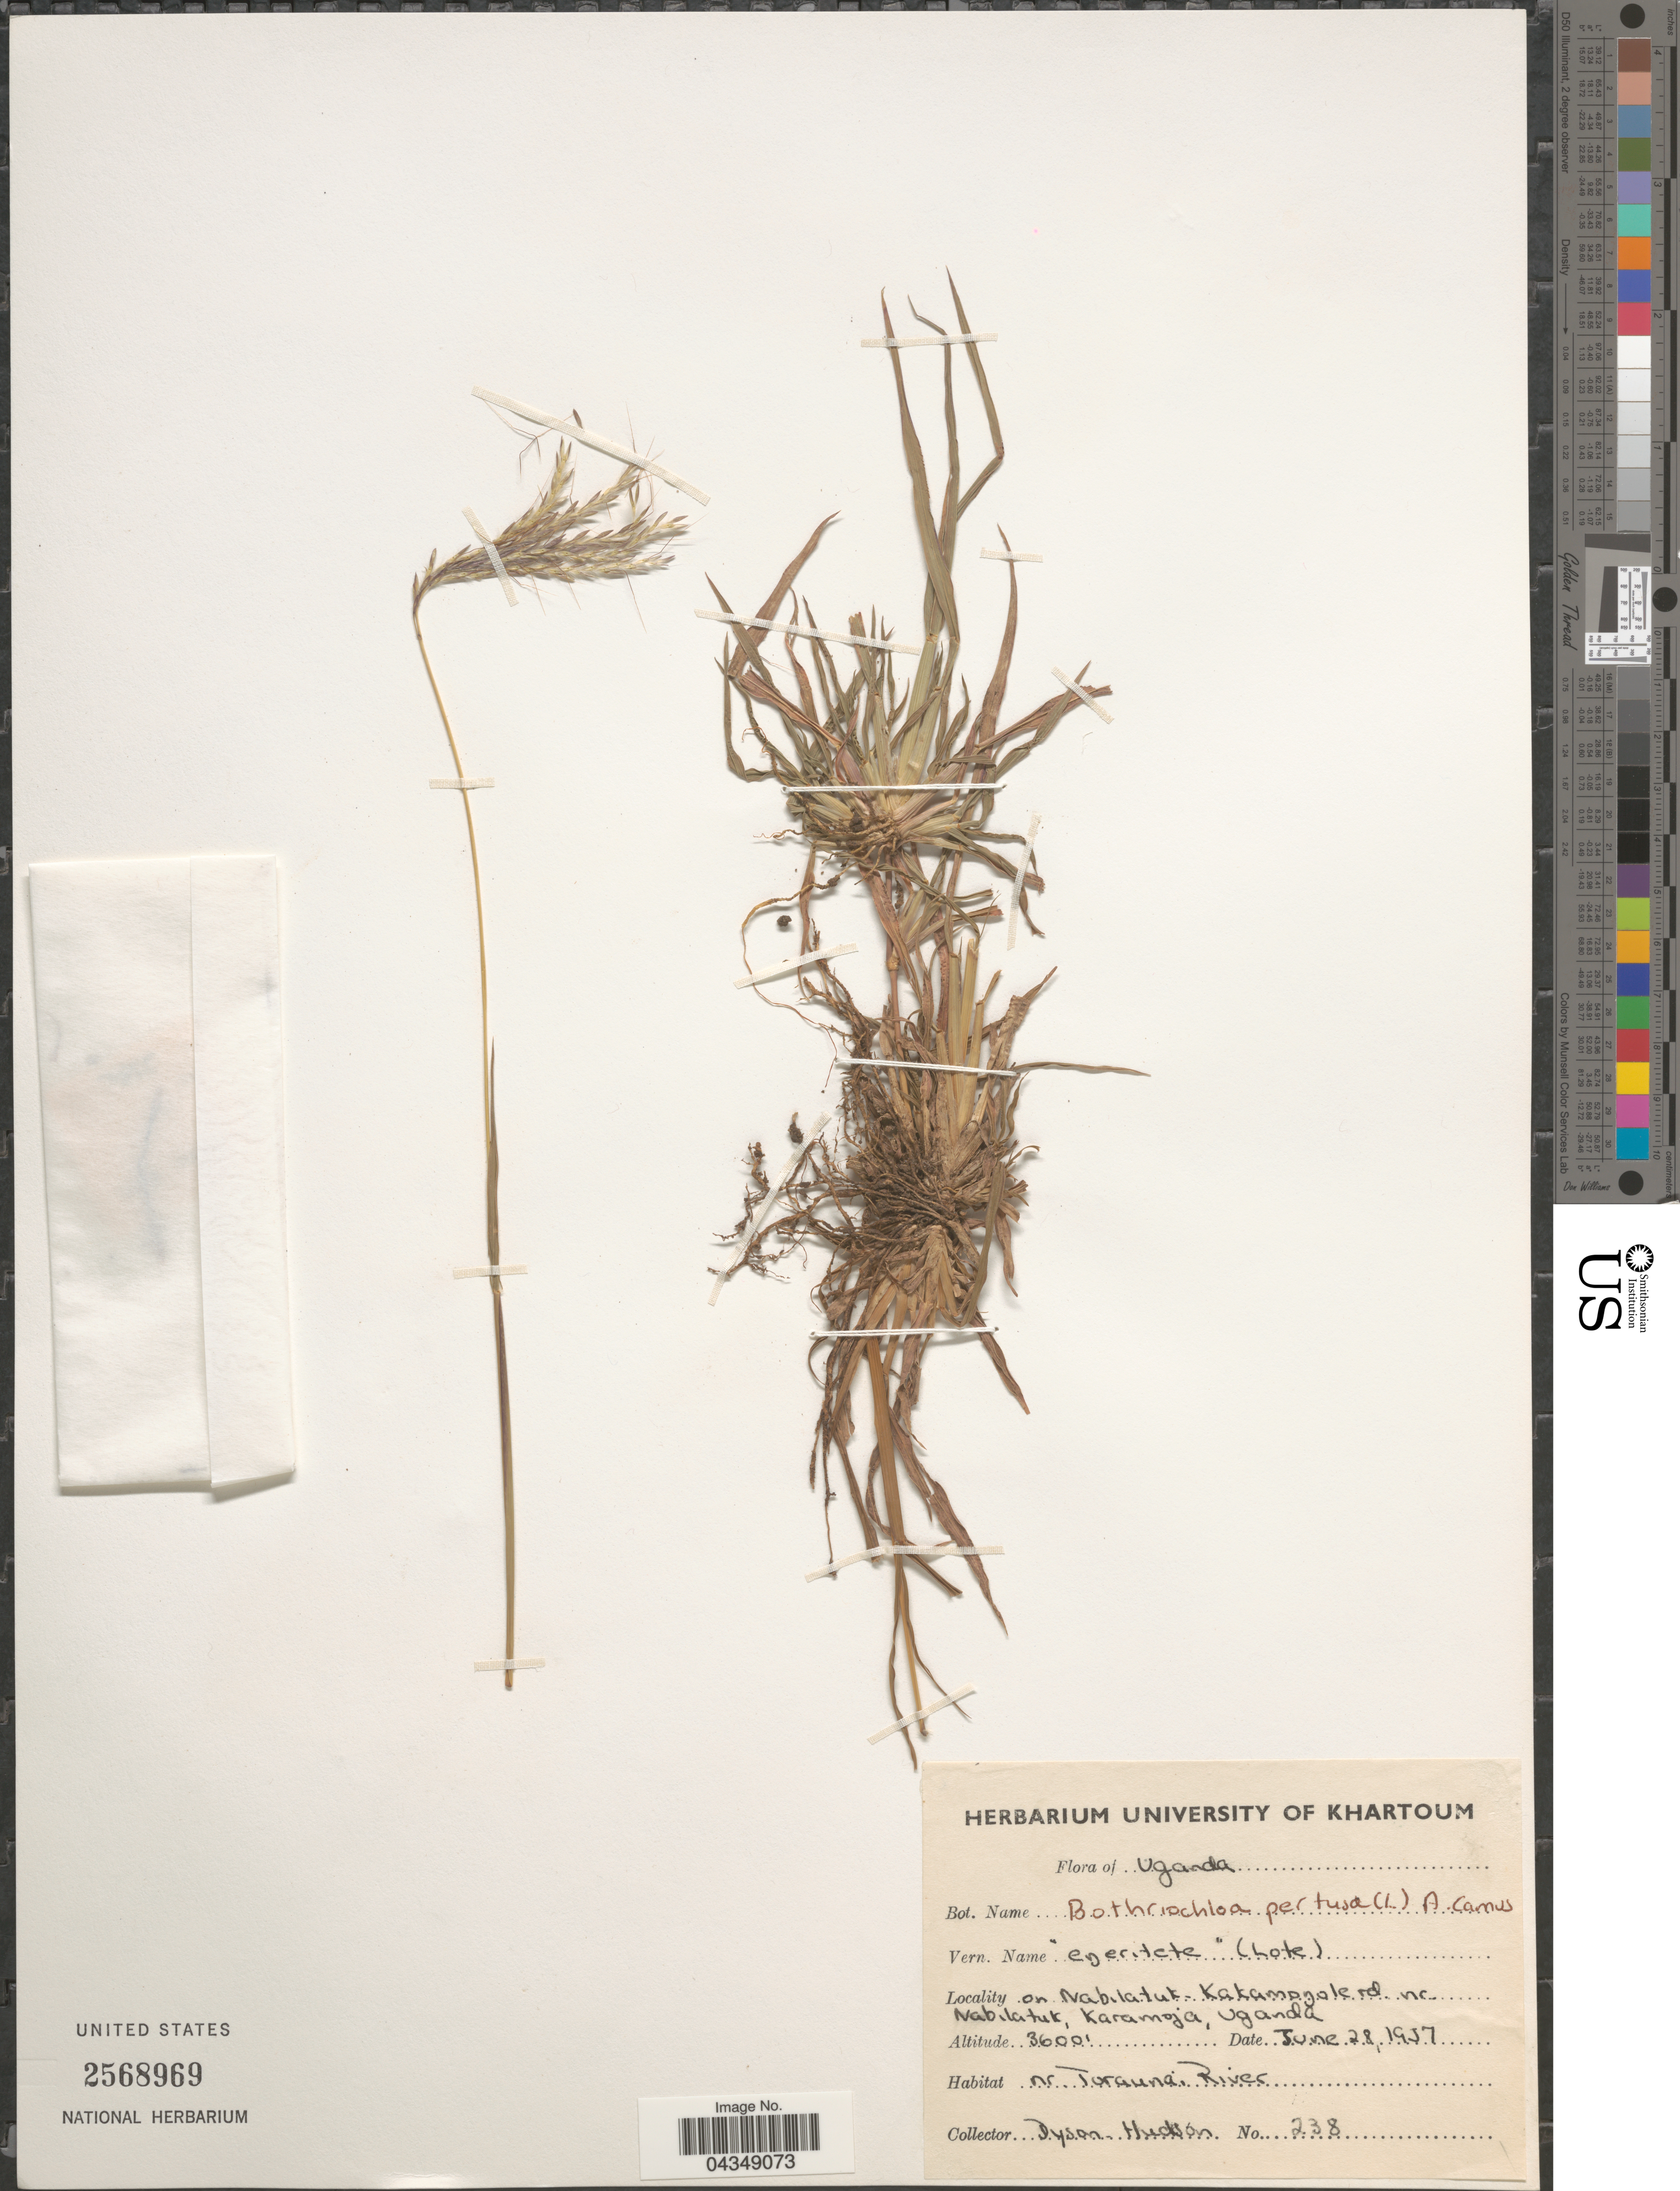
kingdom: Plantae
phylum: Tracheophyta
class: Liliopsida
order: Poales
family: Poaceae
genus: Bothriochloa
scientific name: Bothriochloa insculpta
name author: (Hochst. ex A. Rich.) A. Camus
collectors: Dyson-Hudson, --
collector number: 238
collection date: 1957-06-28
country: Uganda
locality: On Nabilatuk-Kakamagole rd. nr. Nabilatuk, Karamoja.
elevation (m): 1097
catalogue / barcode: US 2568969